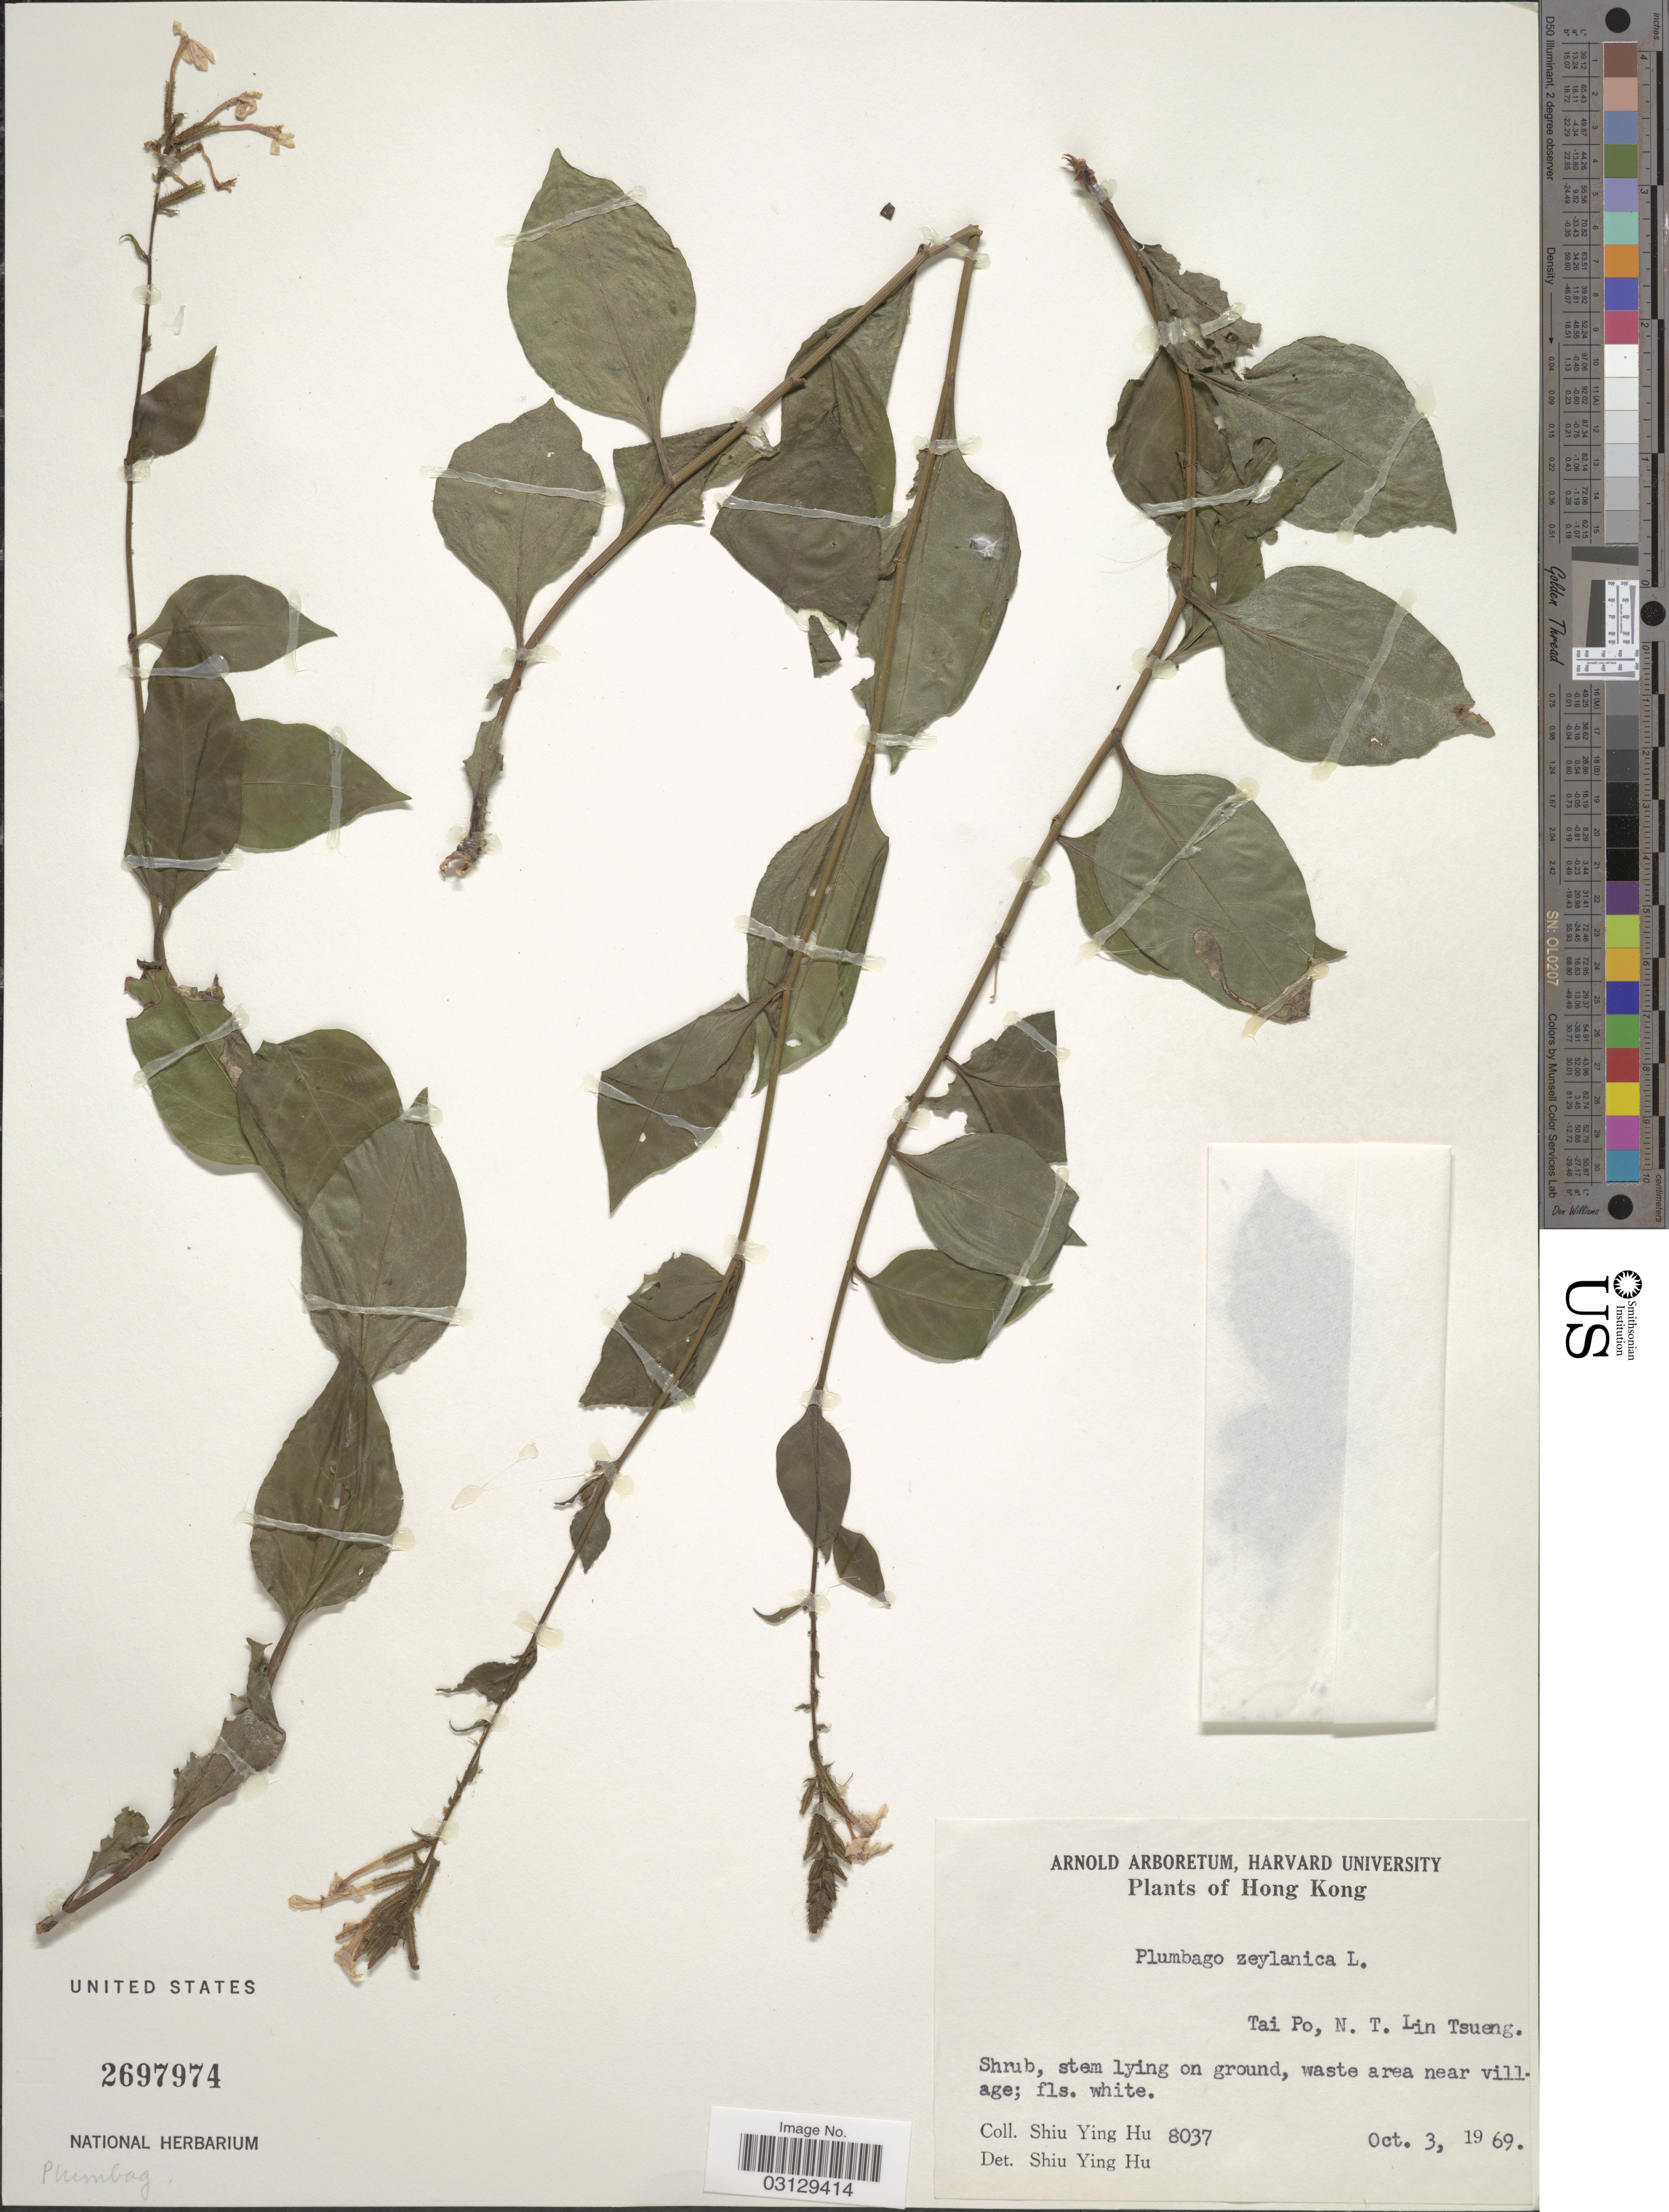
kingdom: Plantae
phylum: Tracheophyta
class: Magnoliopsida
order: Caryophyllales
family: Plumbaginaceae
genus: Plumbago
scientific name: Plumbago zeylanica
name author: L.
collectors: S. Y. Hu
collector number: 8037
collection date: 1969-10-03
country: China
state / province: Hong Kong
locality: Tai Po, N. T. Lin Tsueng.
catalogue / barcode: US 2697974